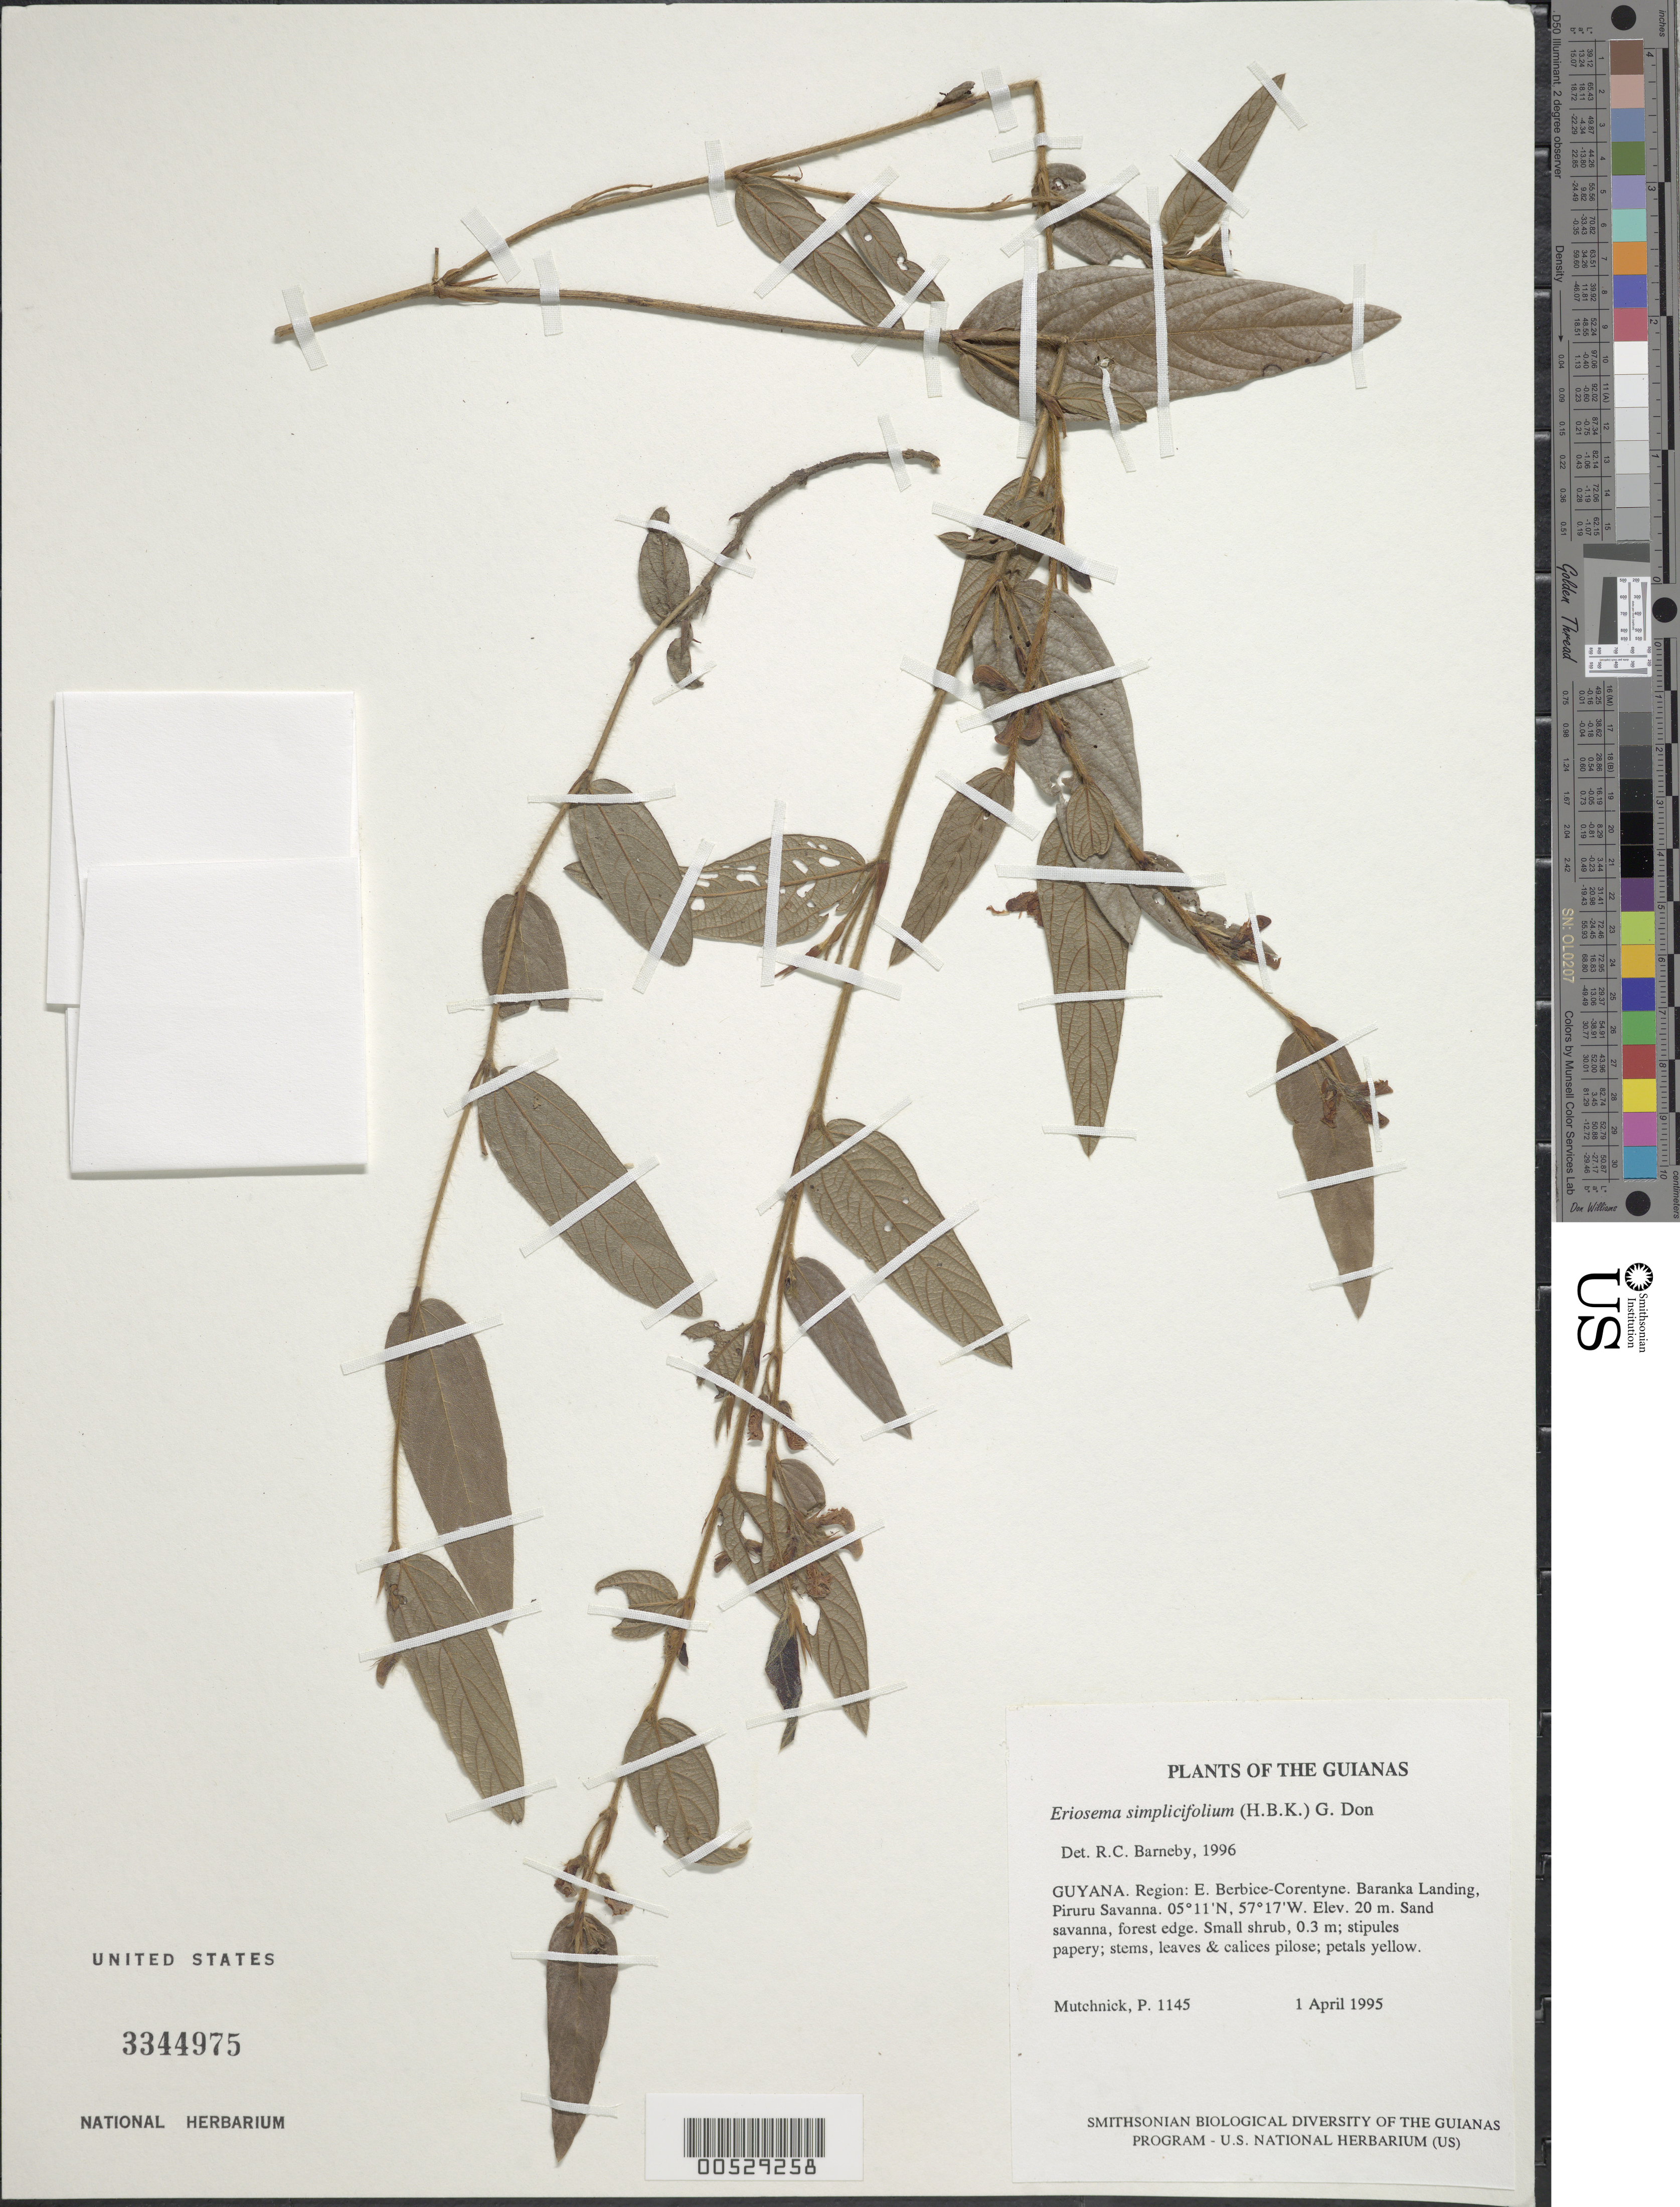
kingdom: Plantae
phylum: Tracheophyta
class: Magnoliopsida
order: Fabales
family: Fabaceae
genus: Eriosema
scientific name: Eriosema simplicifolium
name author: (Kunth) G. Don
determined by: Barneby, Rupert C., (NY)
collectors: P. Mutchnick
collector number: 1145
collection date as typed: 1 April 1995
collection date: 1995-04-01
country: Guyana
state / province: E. Berbice-Corentyne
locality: Baranka Landing, Piruru Savanna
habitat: Sand savanna, forest edge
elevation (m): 20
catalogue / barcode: US 3344975